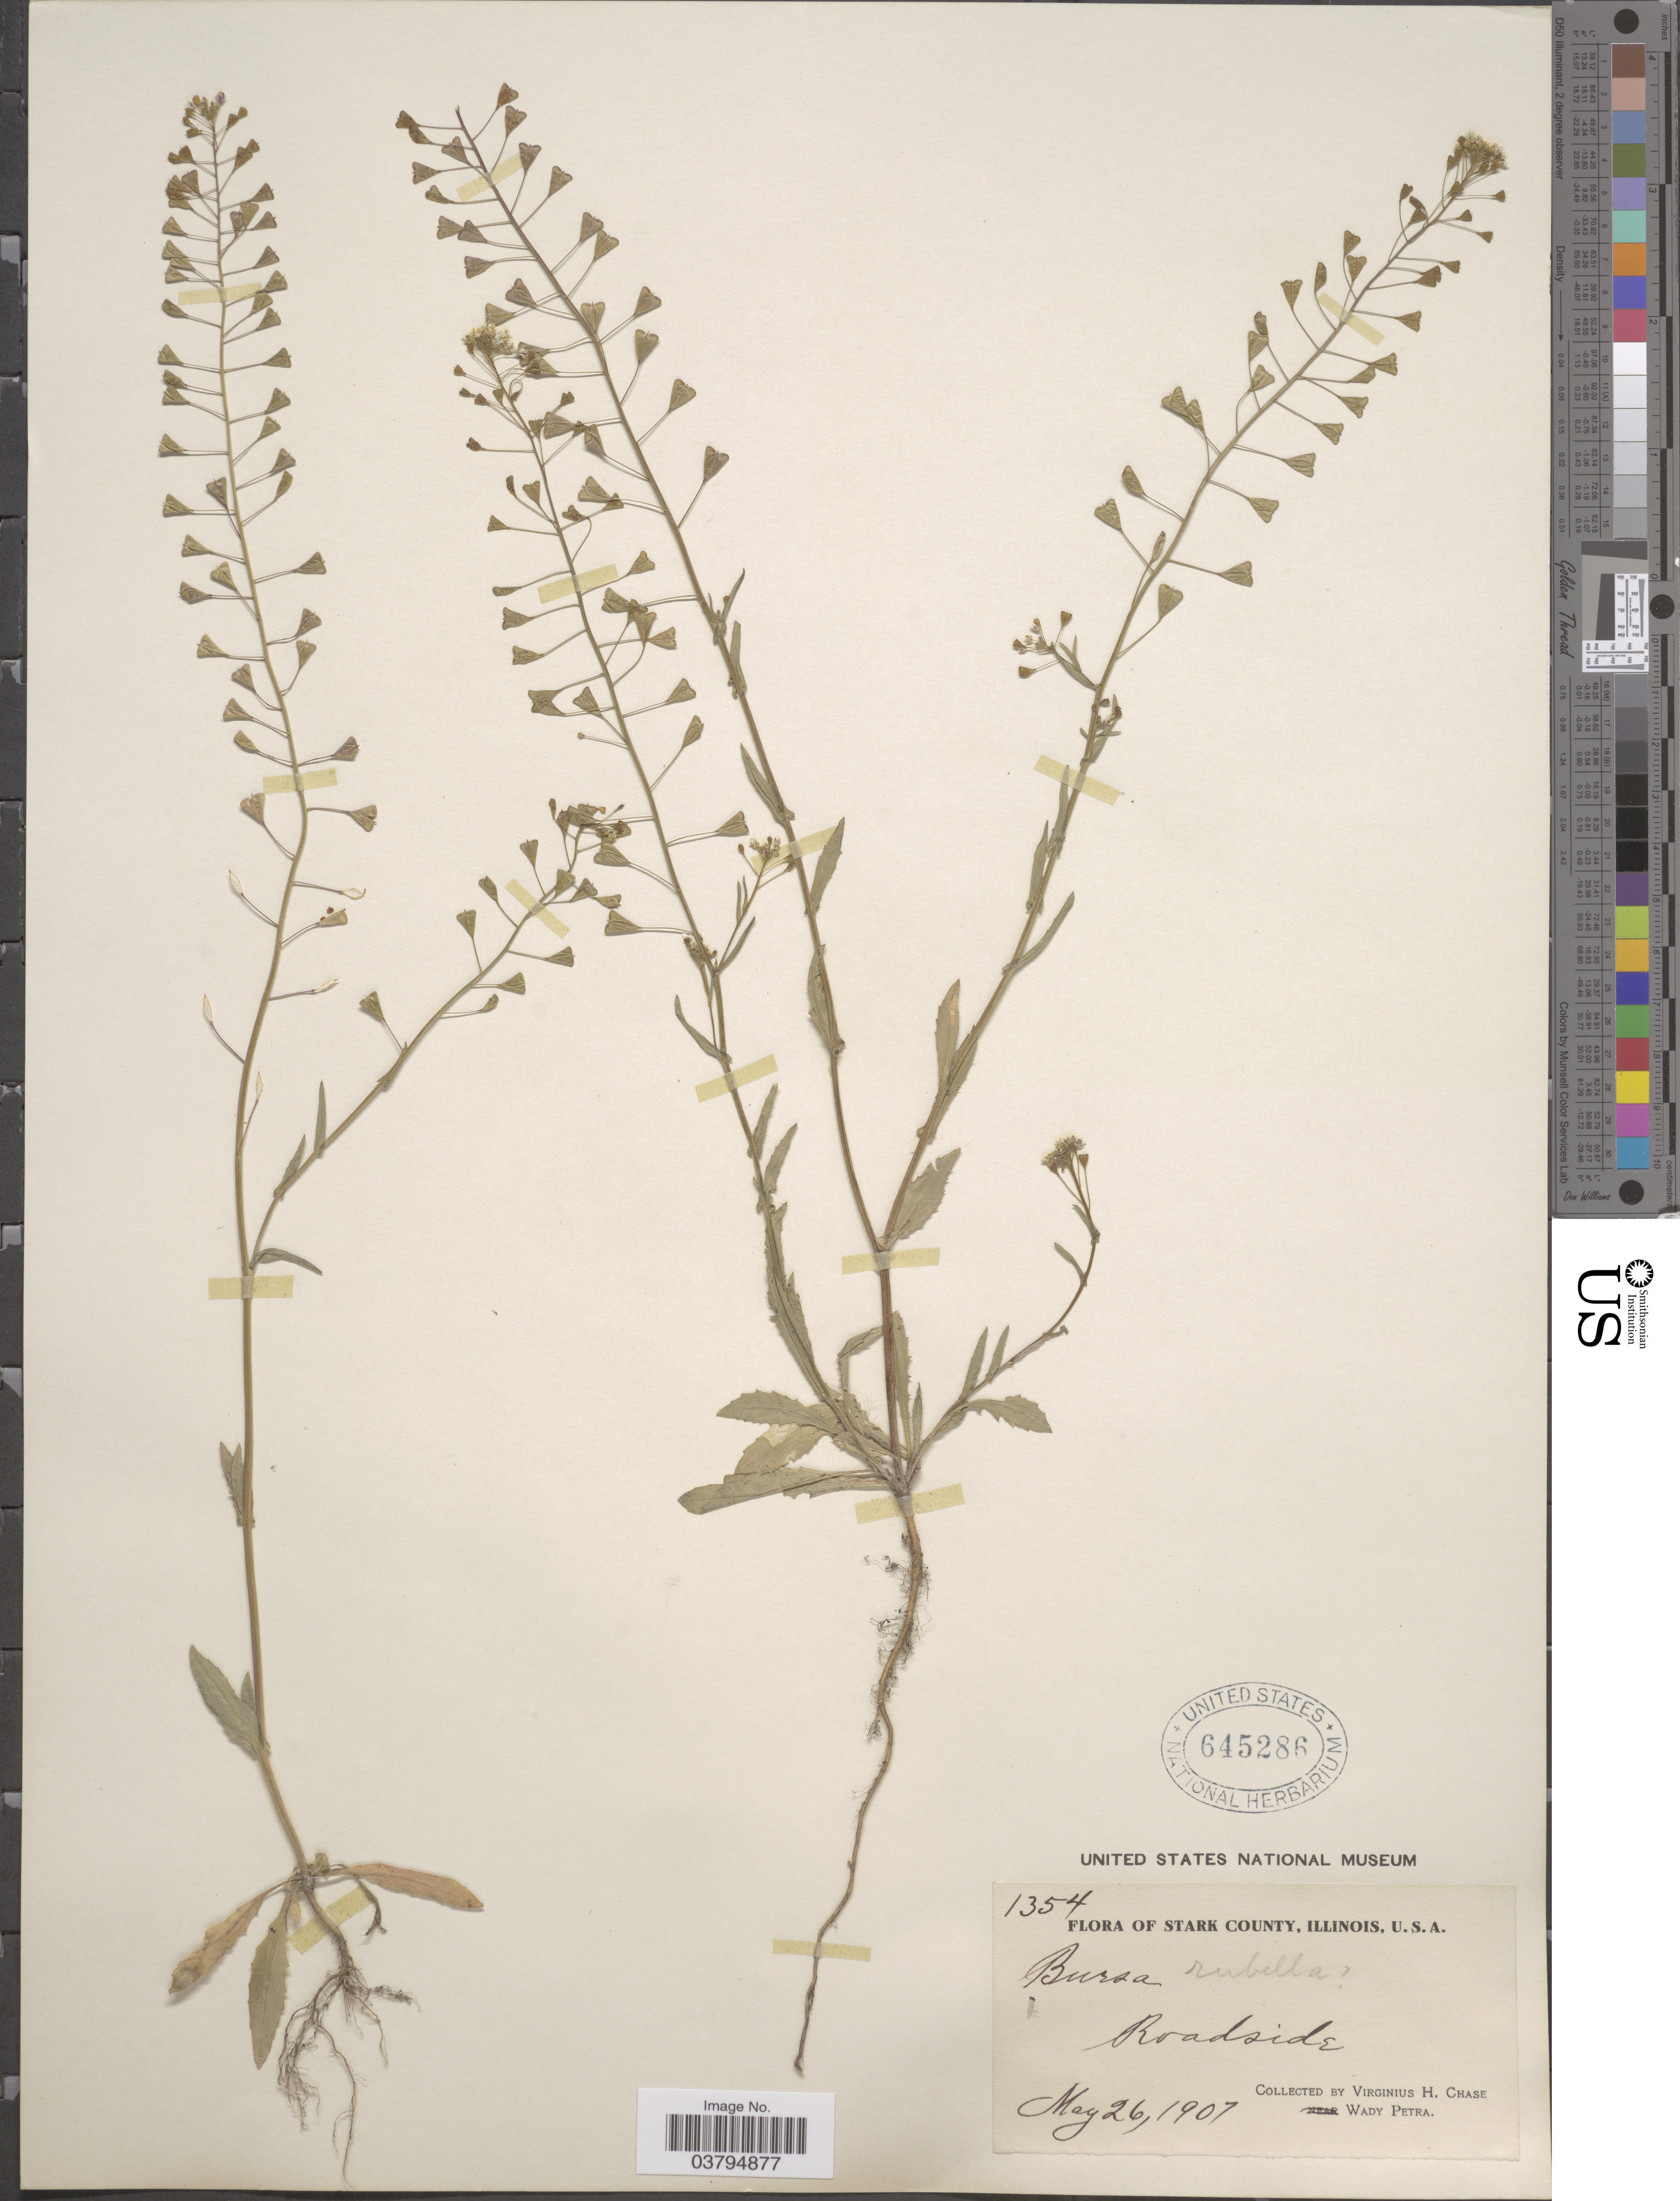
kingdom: Plantae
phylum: Tracheophyta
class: Magnoliopsida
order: Brassicales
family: Brassicaceae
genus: Capsella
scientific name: Capsella bursa-pastoris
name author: (L.) Medik.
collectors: V. H. Chase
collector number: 1354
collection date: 1907-05-26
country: United States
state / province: Illinois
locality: Stark County. Roadside. Wady Petra [unsure placement]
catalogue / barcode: US 645286